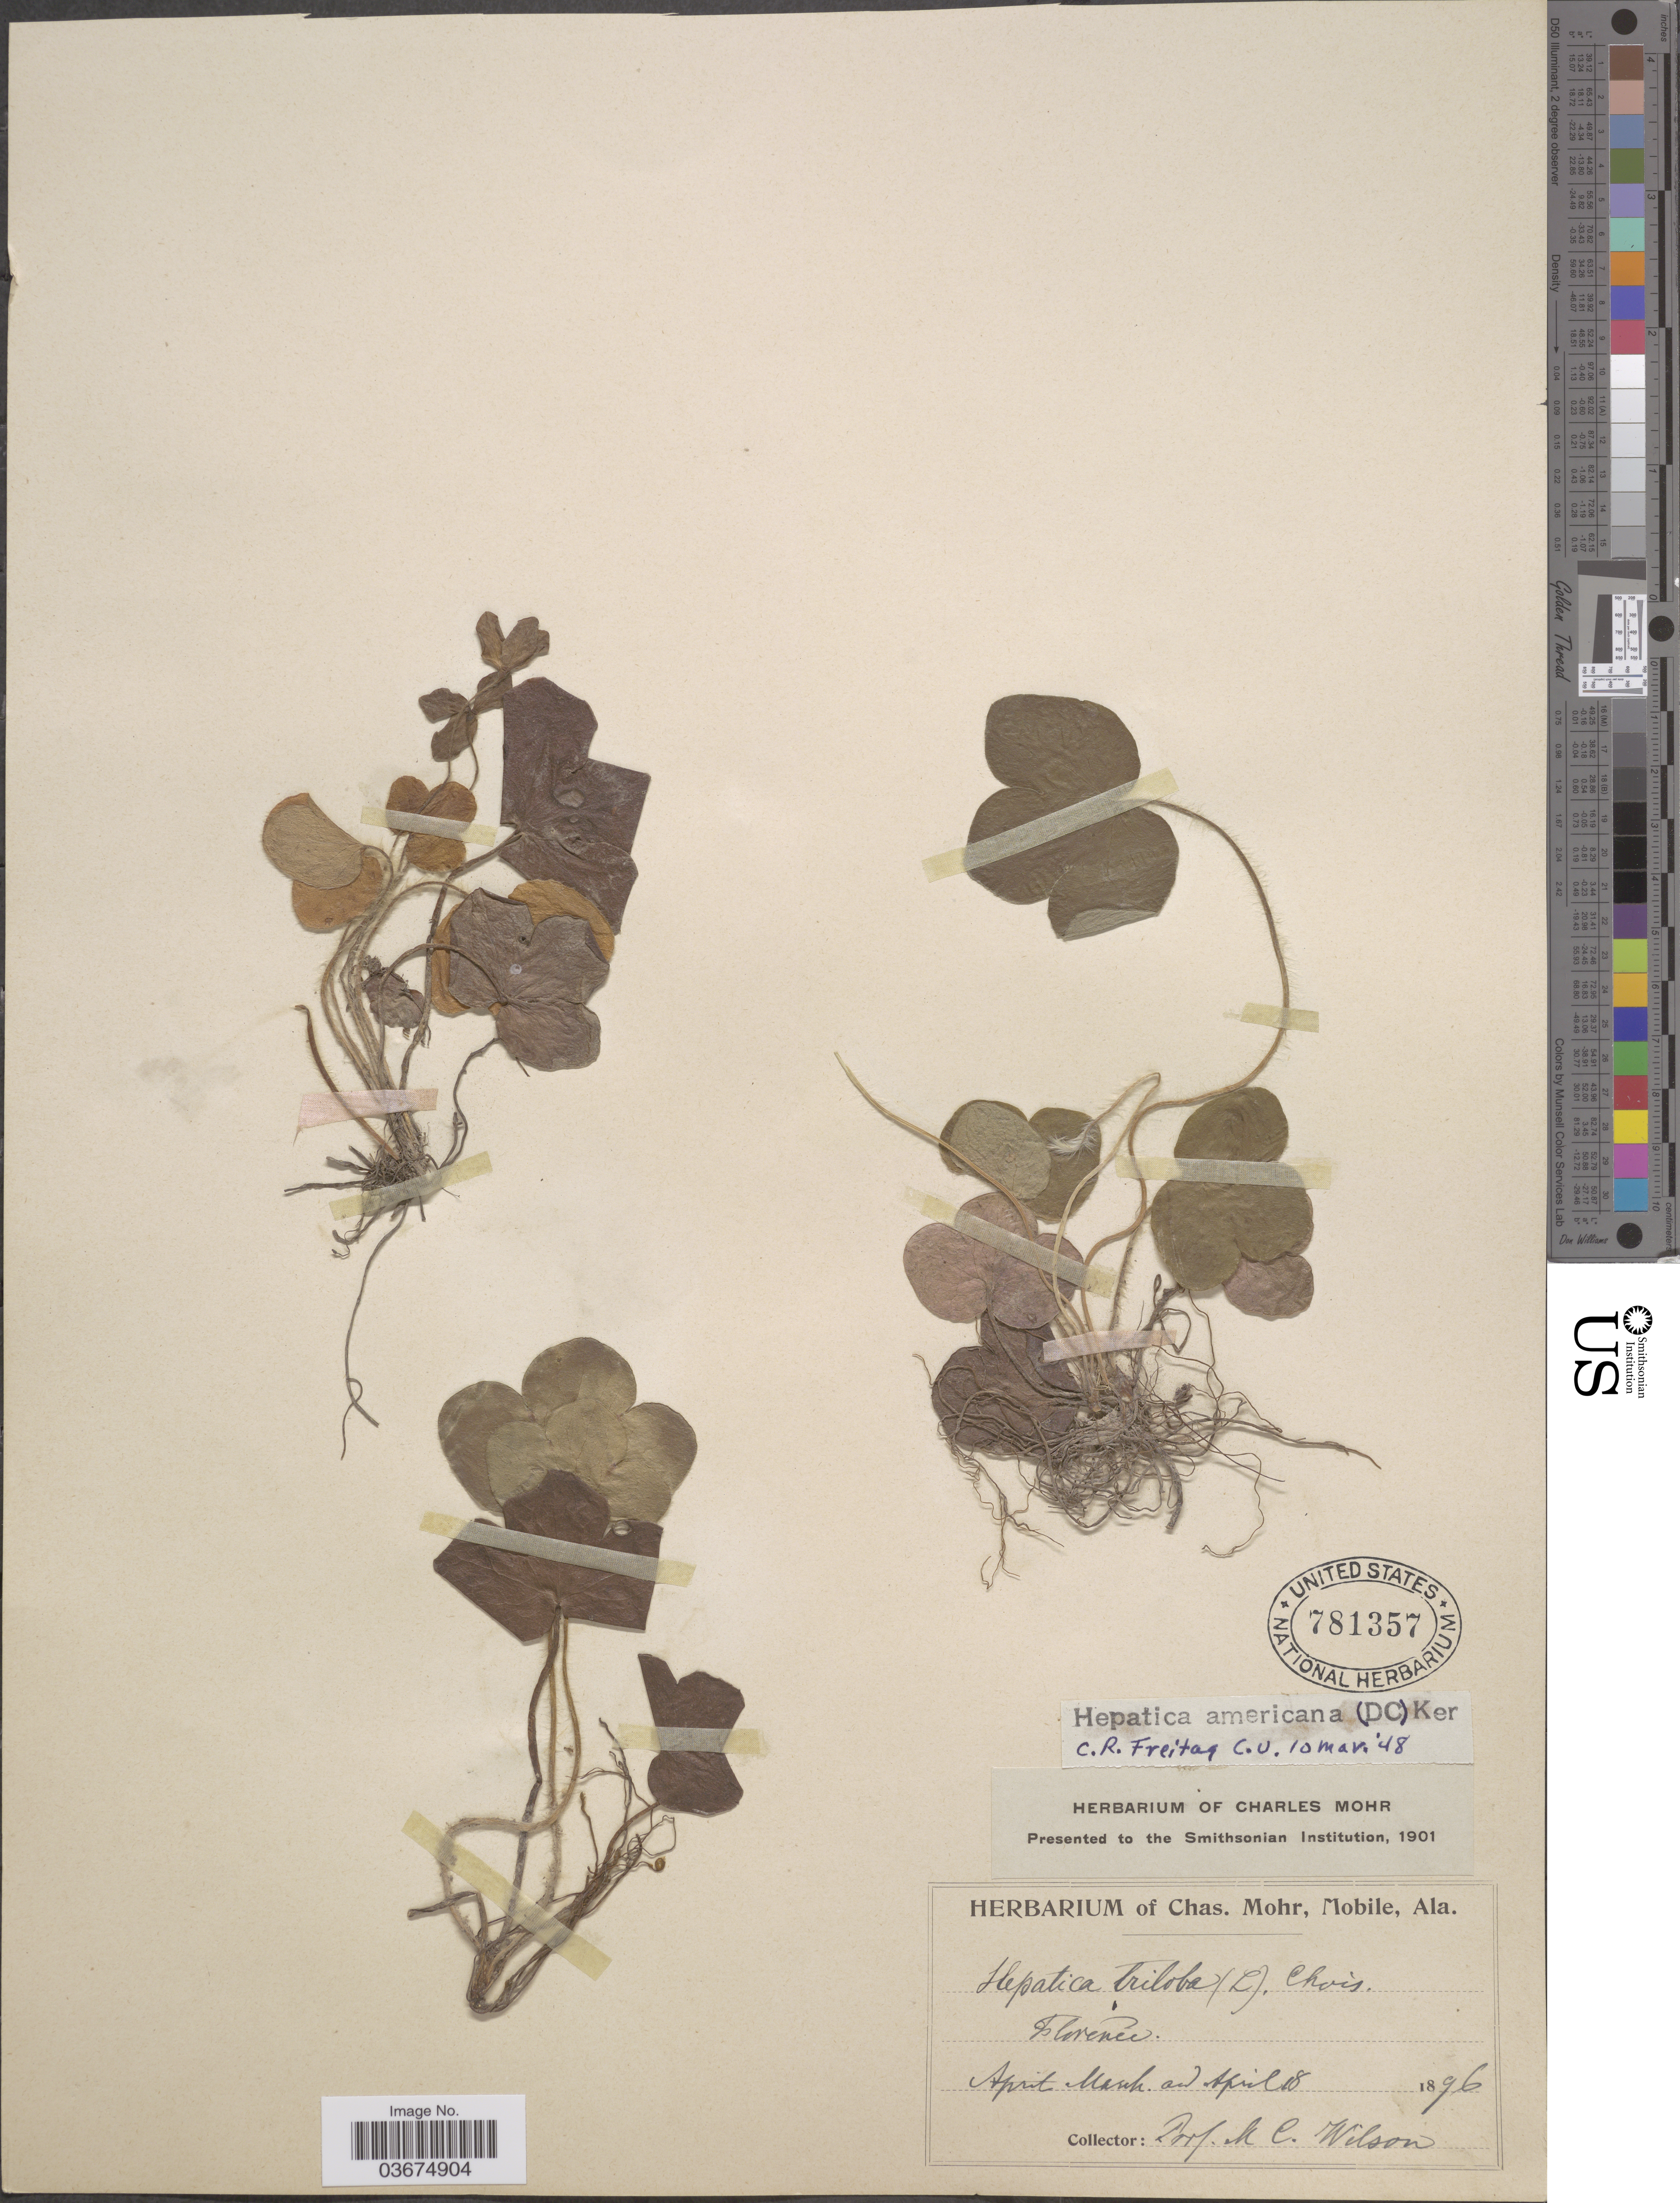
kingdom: Plantae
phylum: Tracheophyta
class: Magnoliopsida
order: Ranunculales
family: Ranunculaceae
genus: Hepatica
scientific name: Hepatica americana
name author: (DC.) Ker Gawl.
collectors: M. C. Wilson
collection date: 1896-03/1896-04-18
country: United States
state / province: Alabama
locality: Florence.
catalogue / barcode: US 781357